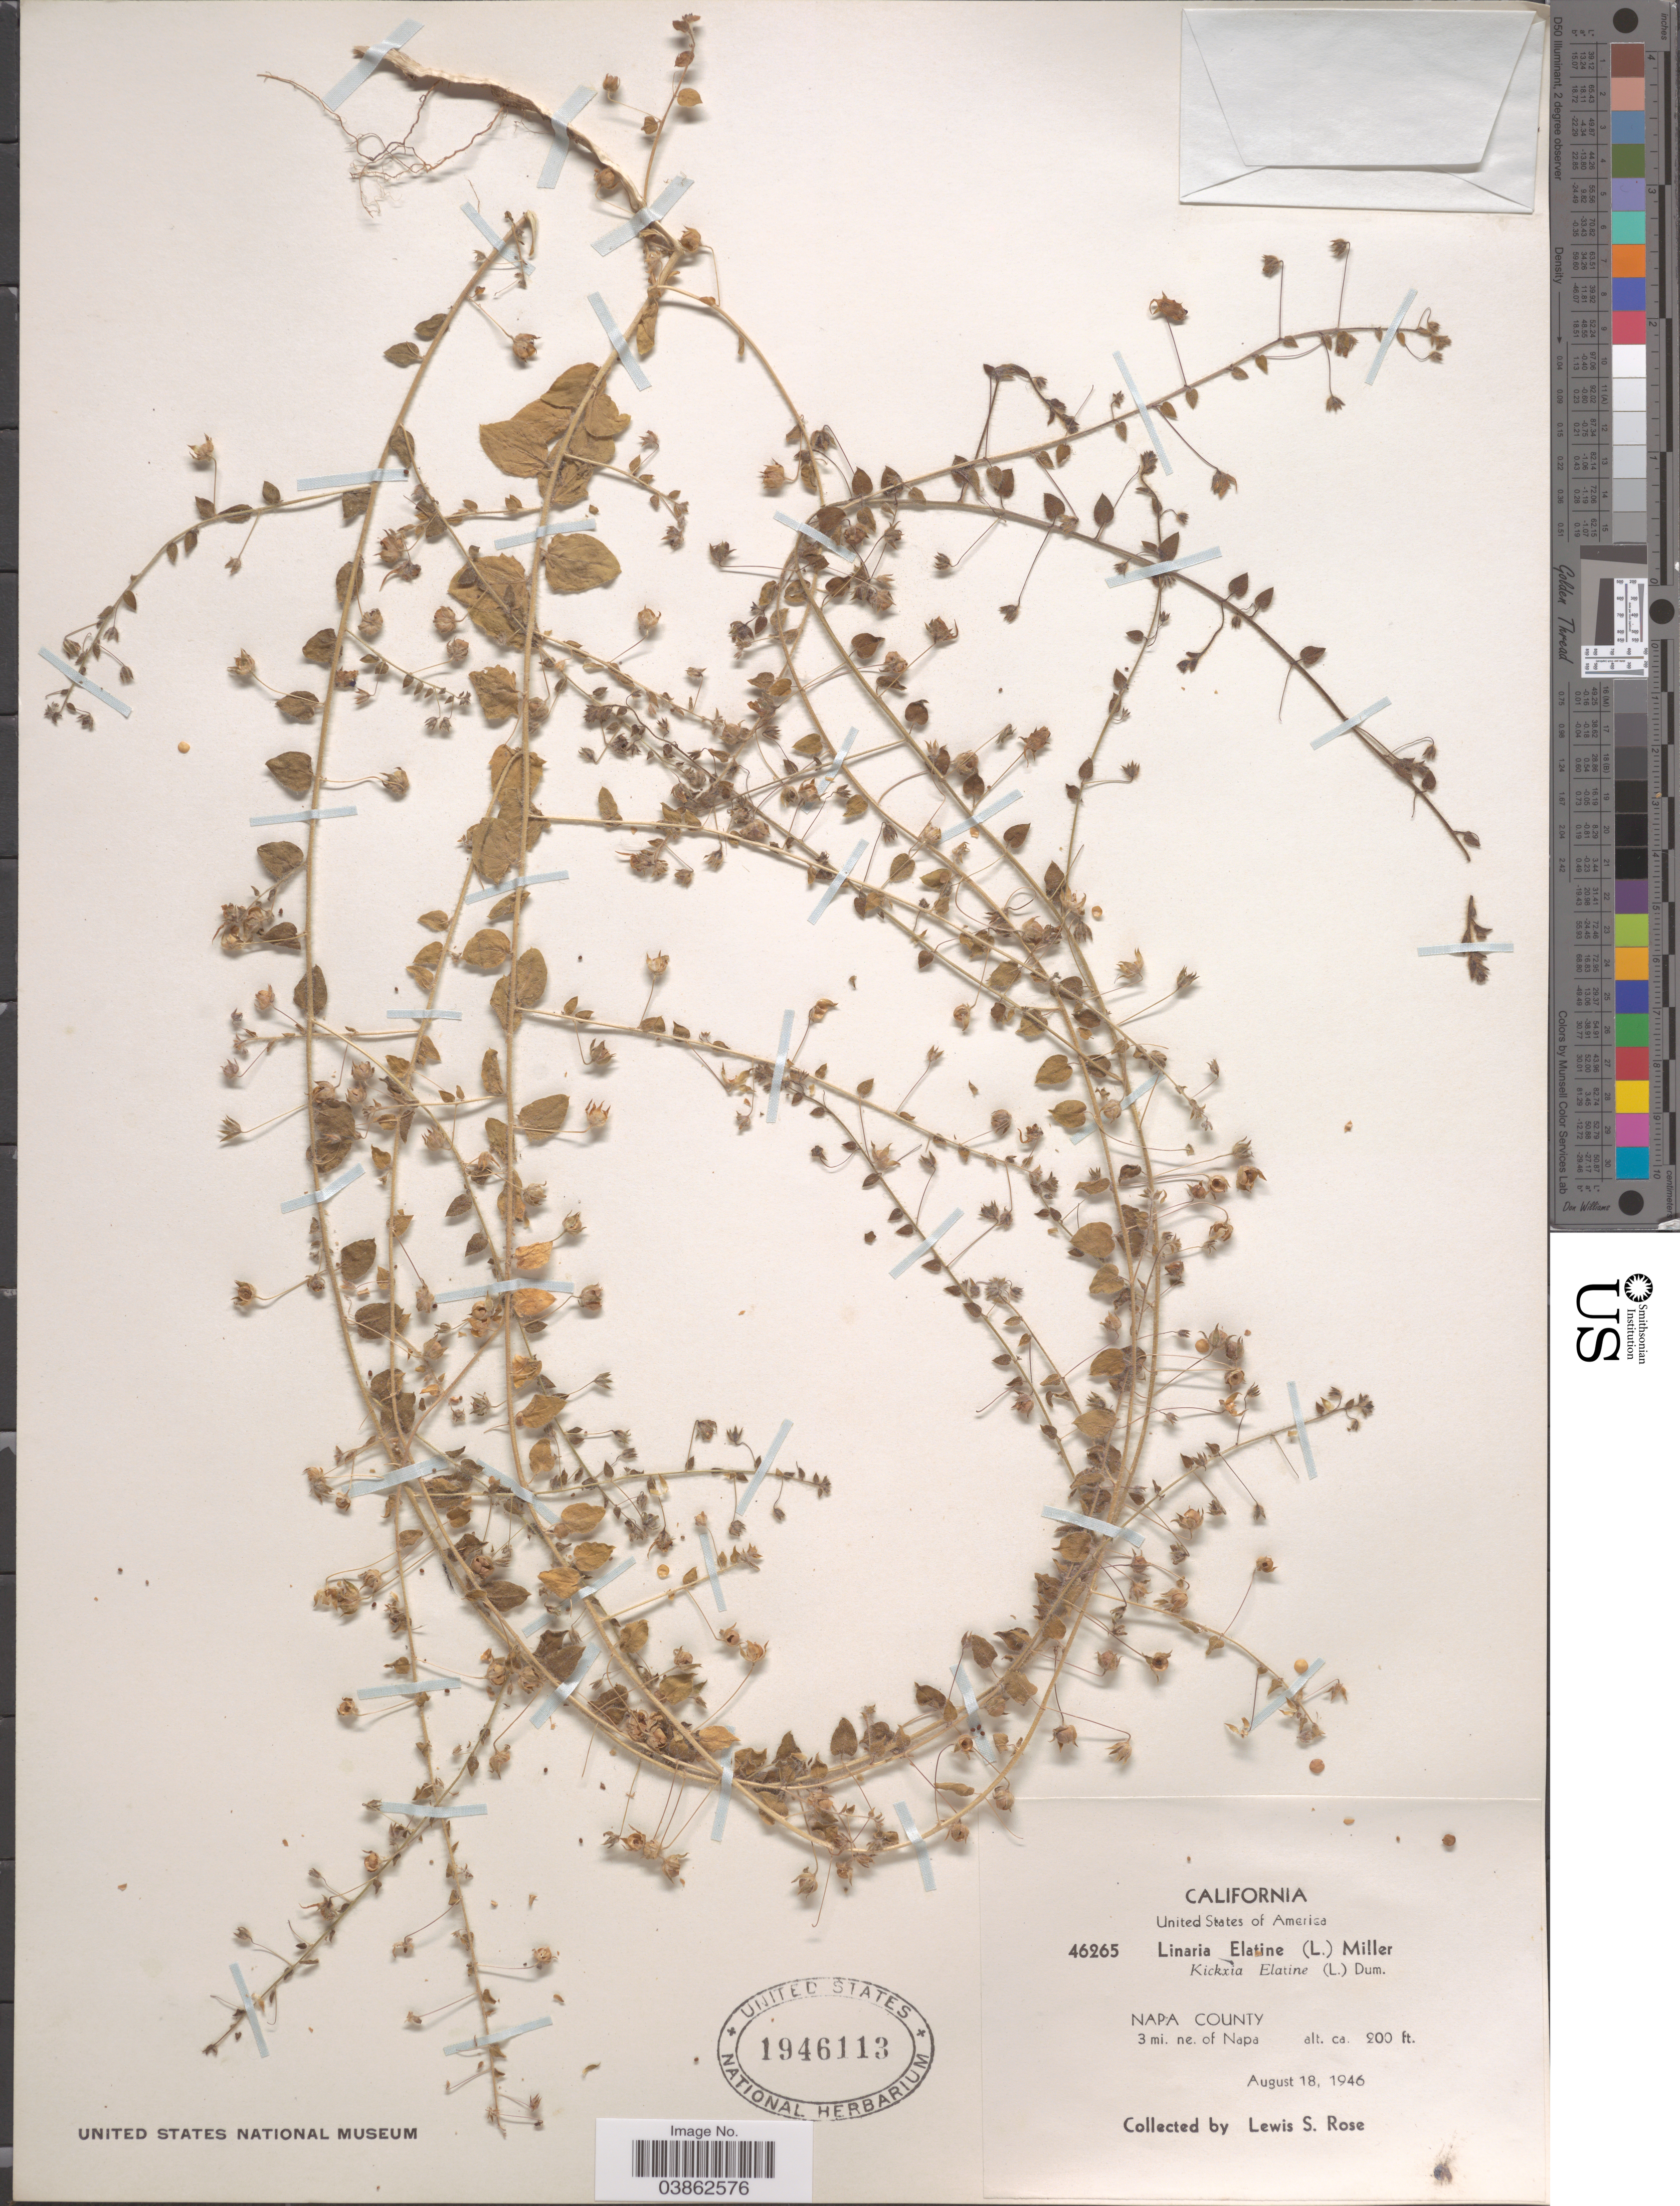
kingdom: Plantae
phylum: Tracheophyta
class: Magnoliopsida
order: Lamiales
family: Plantaginaceae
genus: Kickxia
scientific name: Kickxia elatine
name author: (L.) Dumort.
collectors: L. S. Rose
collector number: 46265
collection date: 1946-08-18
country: United States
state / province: California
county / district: Napa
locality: Napa County. 3 mi. ne. of Napa.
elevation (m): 61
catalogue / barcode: US 1946113